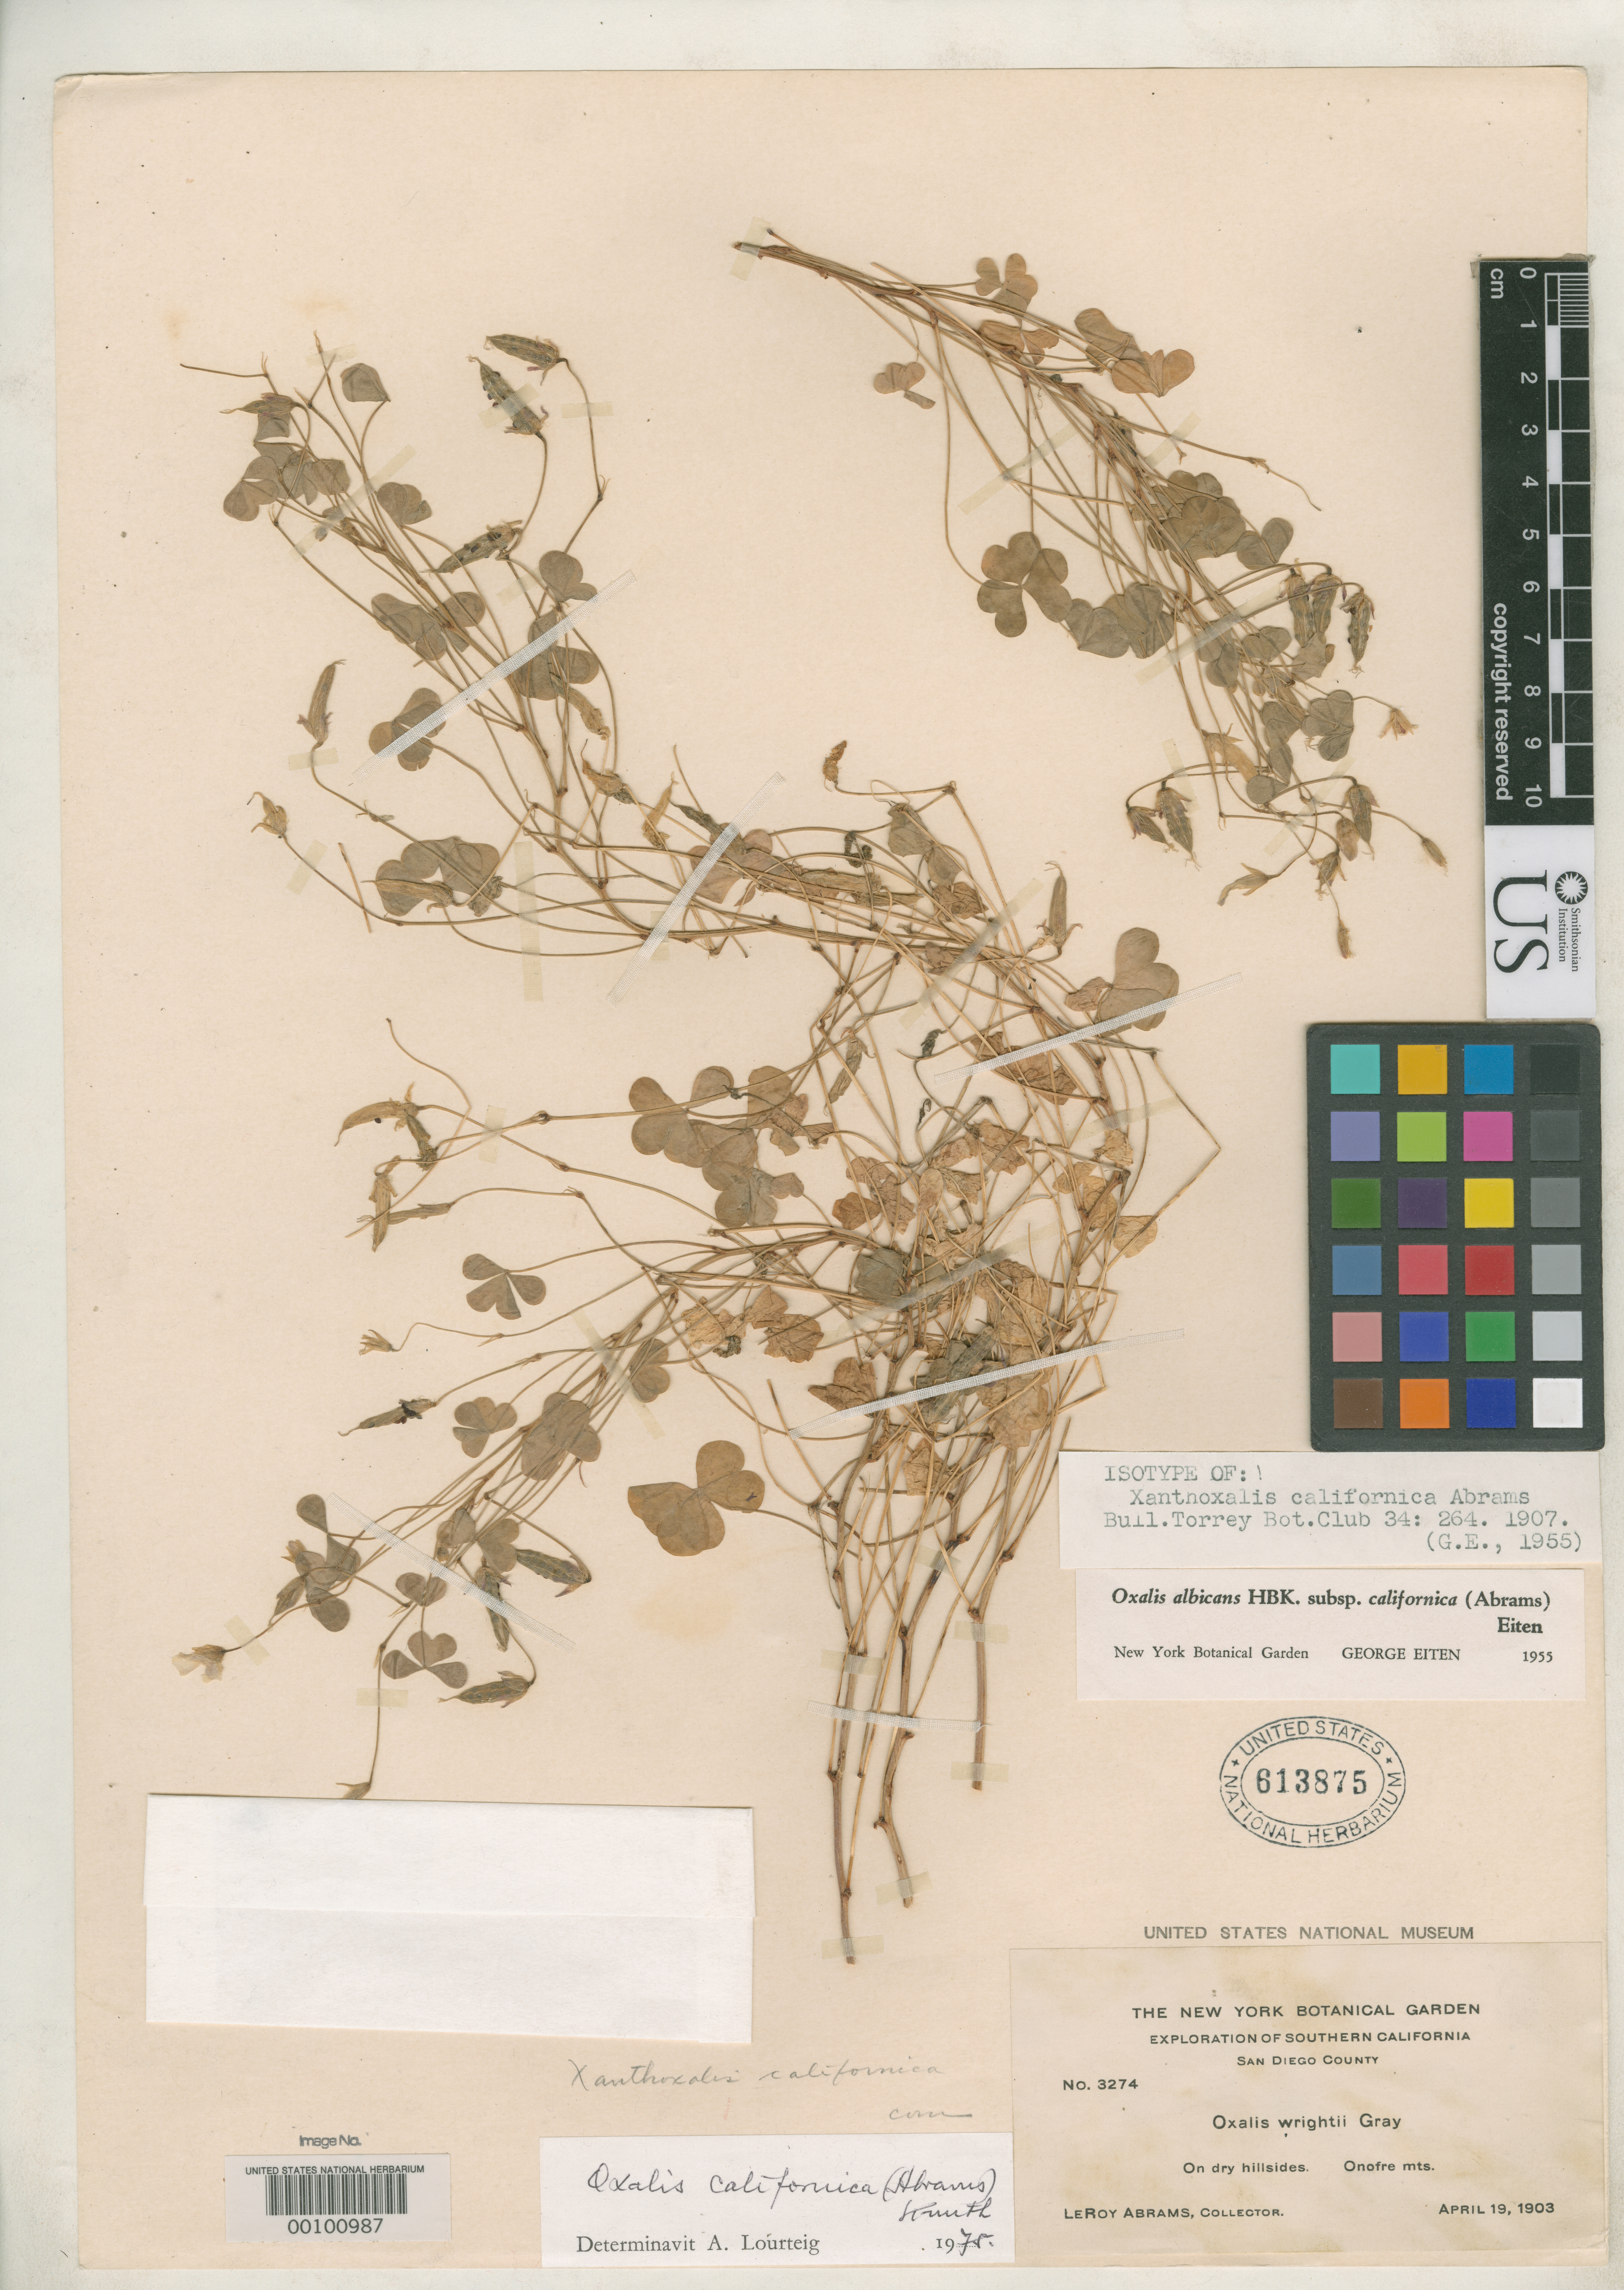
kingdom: Plantae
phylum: Tracheophyta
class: Magnoliopsida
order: Oxalidales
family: Oxalidaceae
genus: Xanthoxalis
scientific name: Xanthoxalis californica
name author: Abrams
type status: Isotype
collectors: L. Abrams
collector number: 3274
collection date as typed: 19 Apr 1903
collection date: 1903-04-19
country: United States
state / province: California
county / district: San Diego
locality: Onofre Mountains.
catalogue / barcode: US 613875